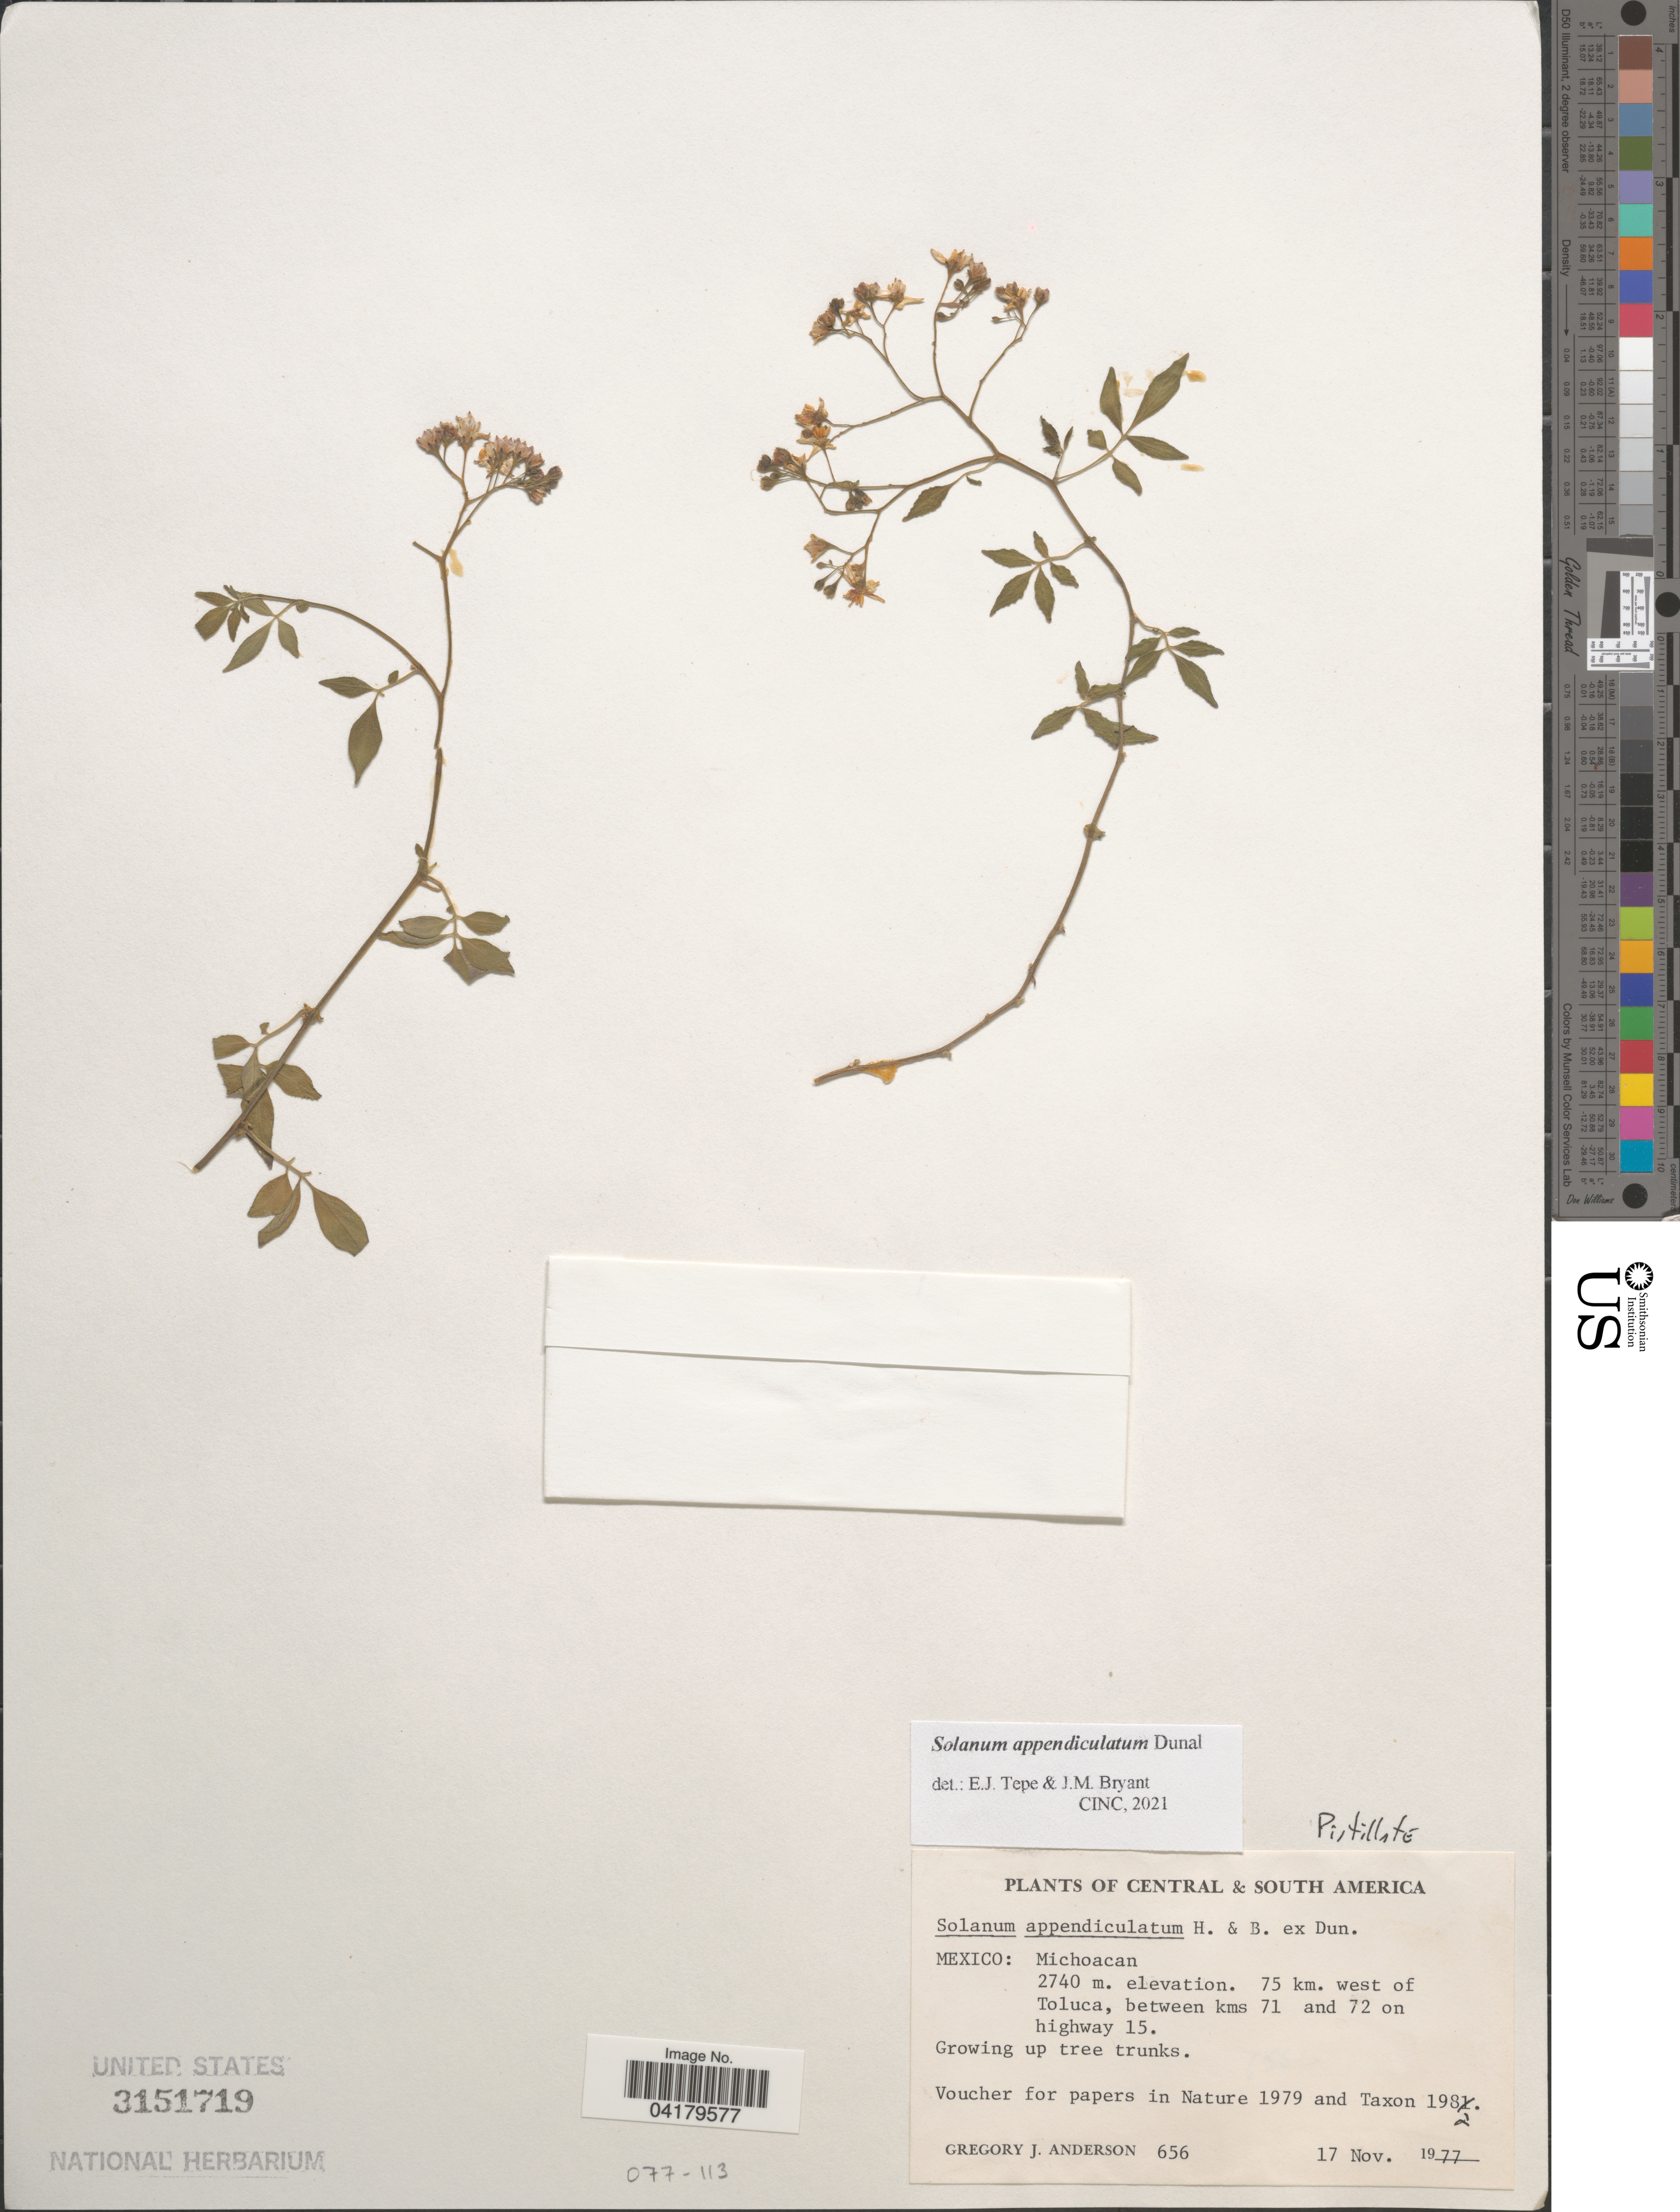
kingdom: Plantae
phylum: Tracheophyta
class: Magnoliopsida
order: Solanales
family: Solanaceae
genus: Solanum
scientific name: Solanum appendiculatum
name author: Humb. & Bonpl. ex Dunal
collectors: G. J. Anderson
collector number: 656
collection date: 1977-11-17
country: Mexico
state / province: Michoacán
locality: Central & South America. 75 km. west of Toluca, between kms 71 and 72 on highway 15.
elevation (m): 2740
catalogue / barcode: US 3151719